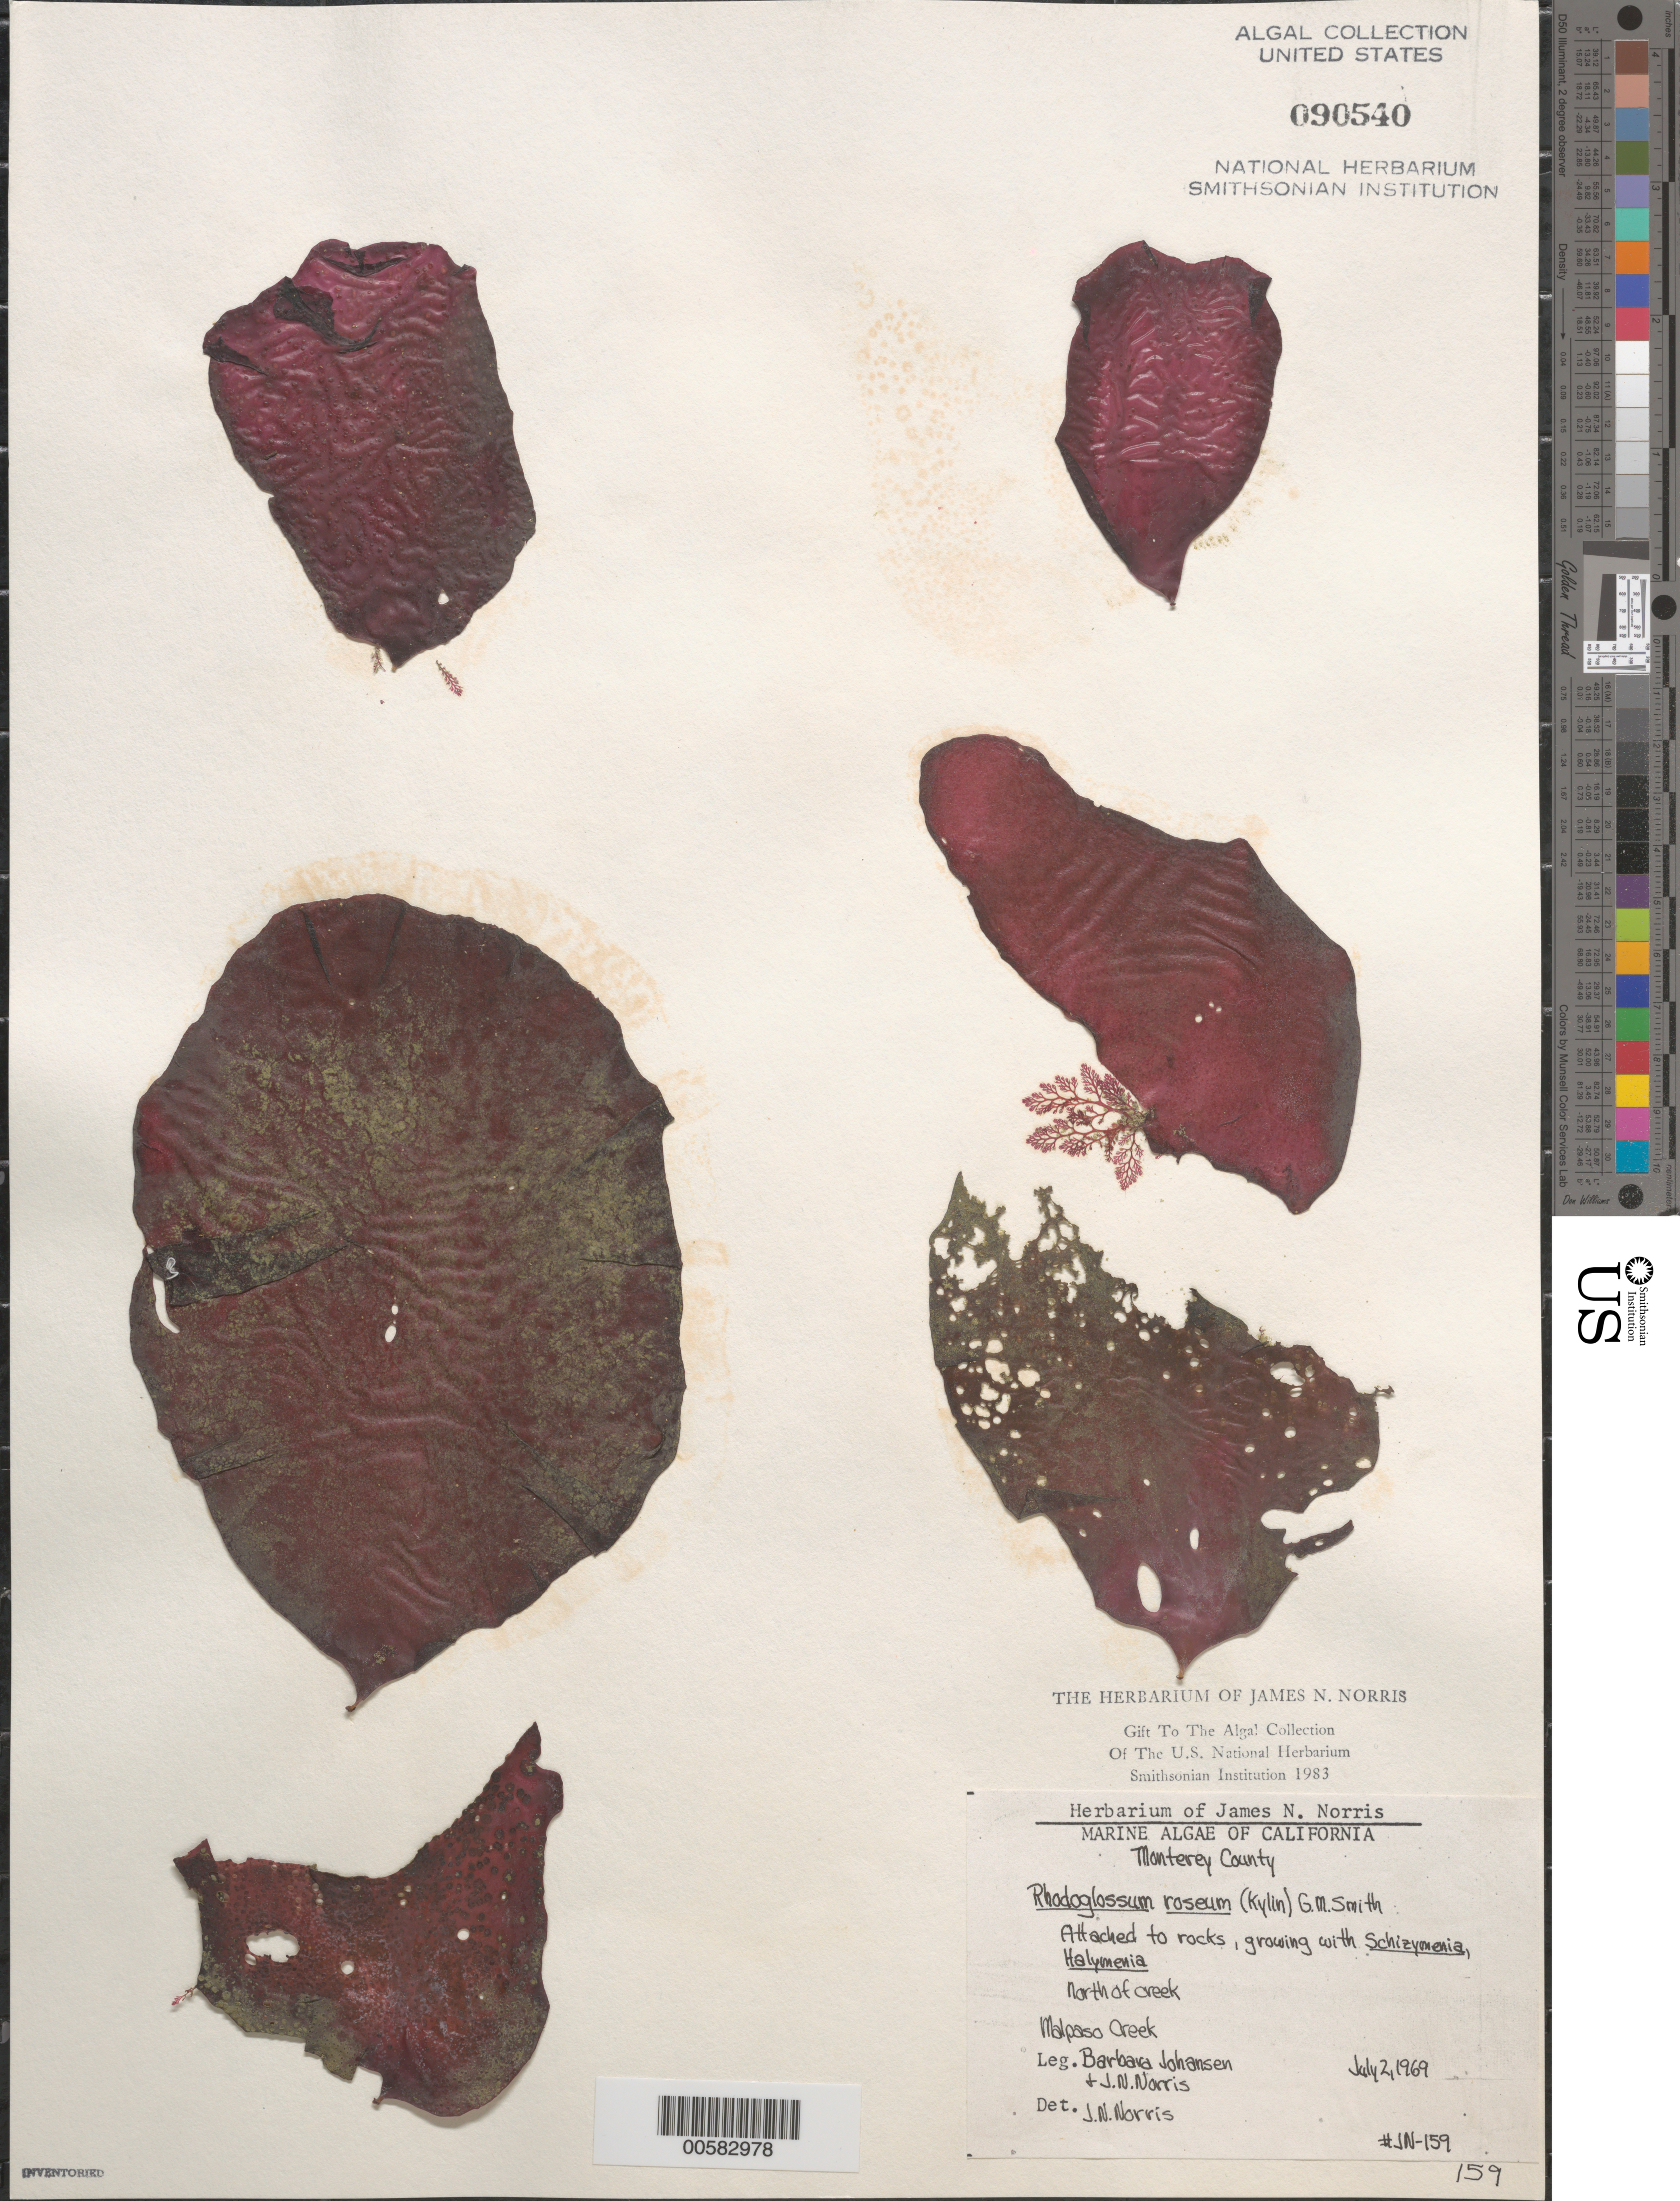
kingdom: Plantae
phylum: Rhodophyta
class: Florideophyceae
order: Gigartinales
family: Gigartinaceae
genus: Mazzaella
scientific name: Mazzaella rosea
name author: (Kylin) Fredericq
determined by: Algae name updating Project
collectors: B. Johansen & J. N. Norris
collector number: JN-159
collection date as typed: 02 Jul 1969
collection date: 1969-07-02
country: United States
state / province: California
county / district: Monterey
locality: North of Malpaso Creek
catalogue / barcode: US 90540